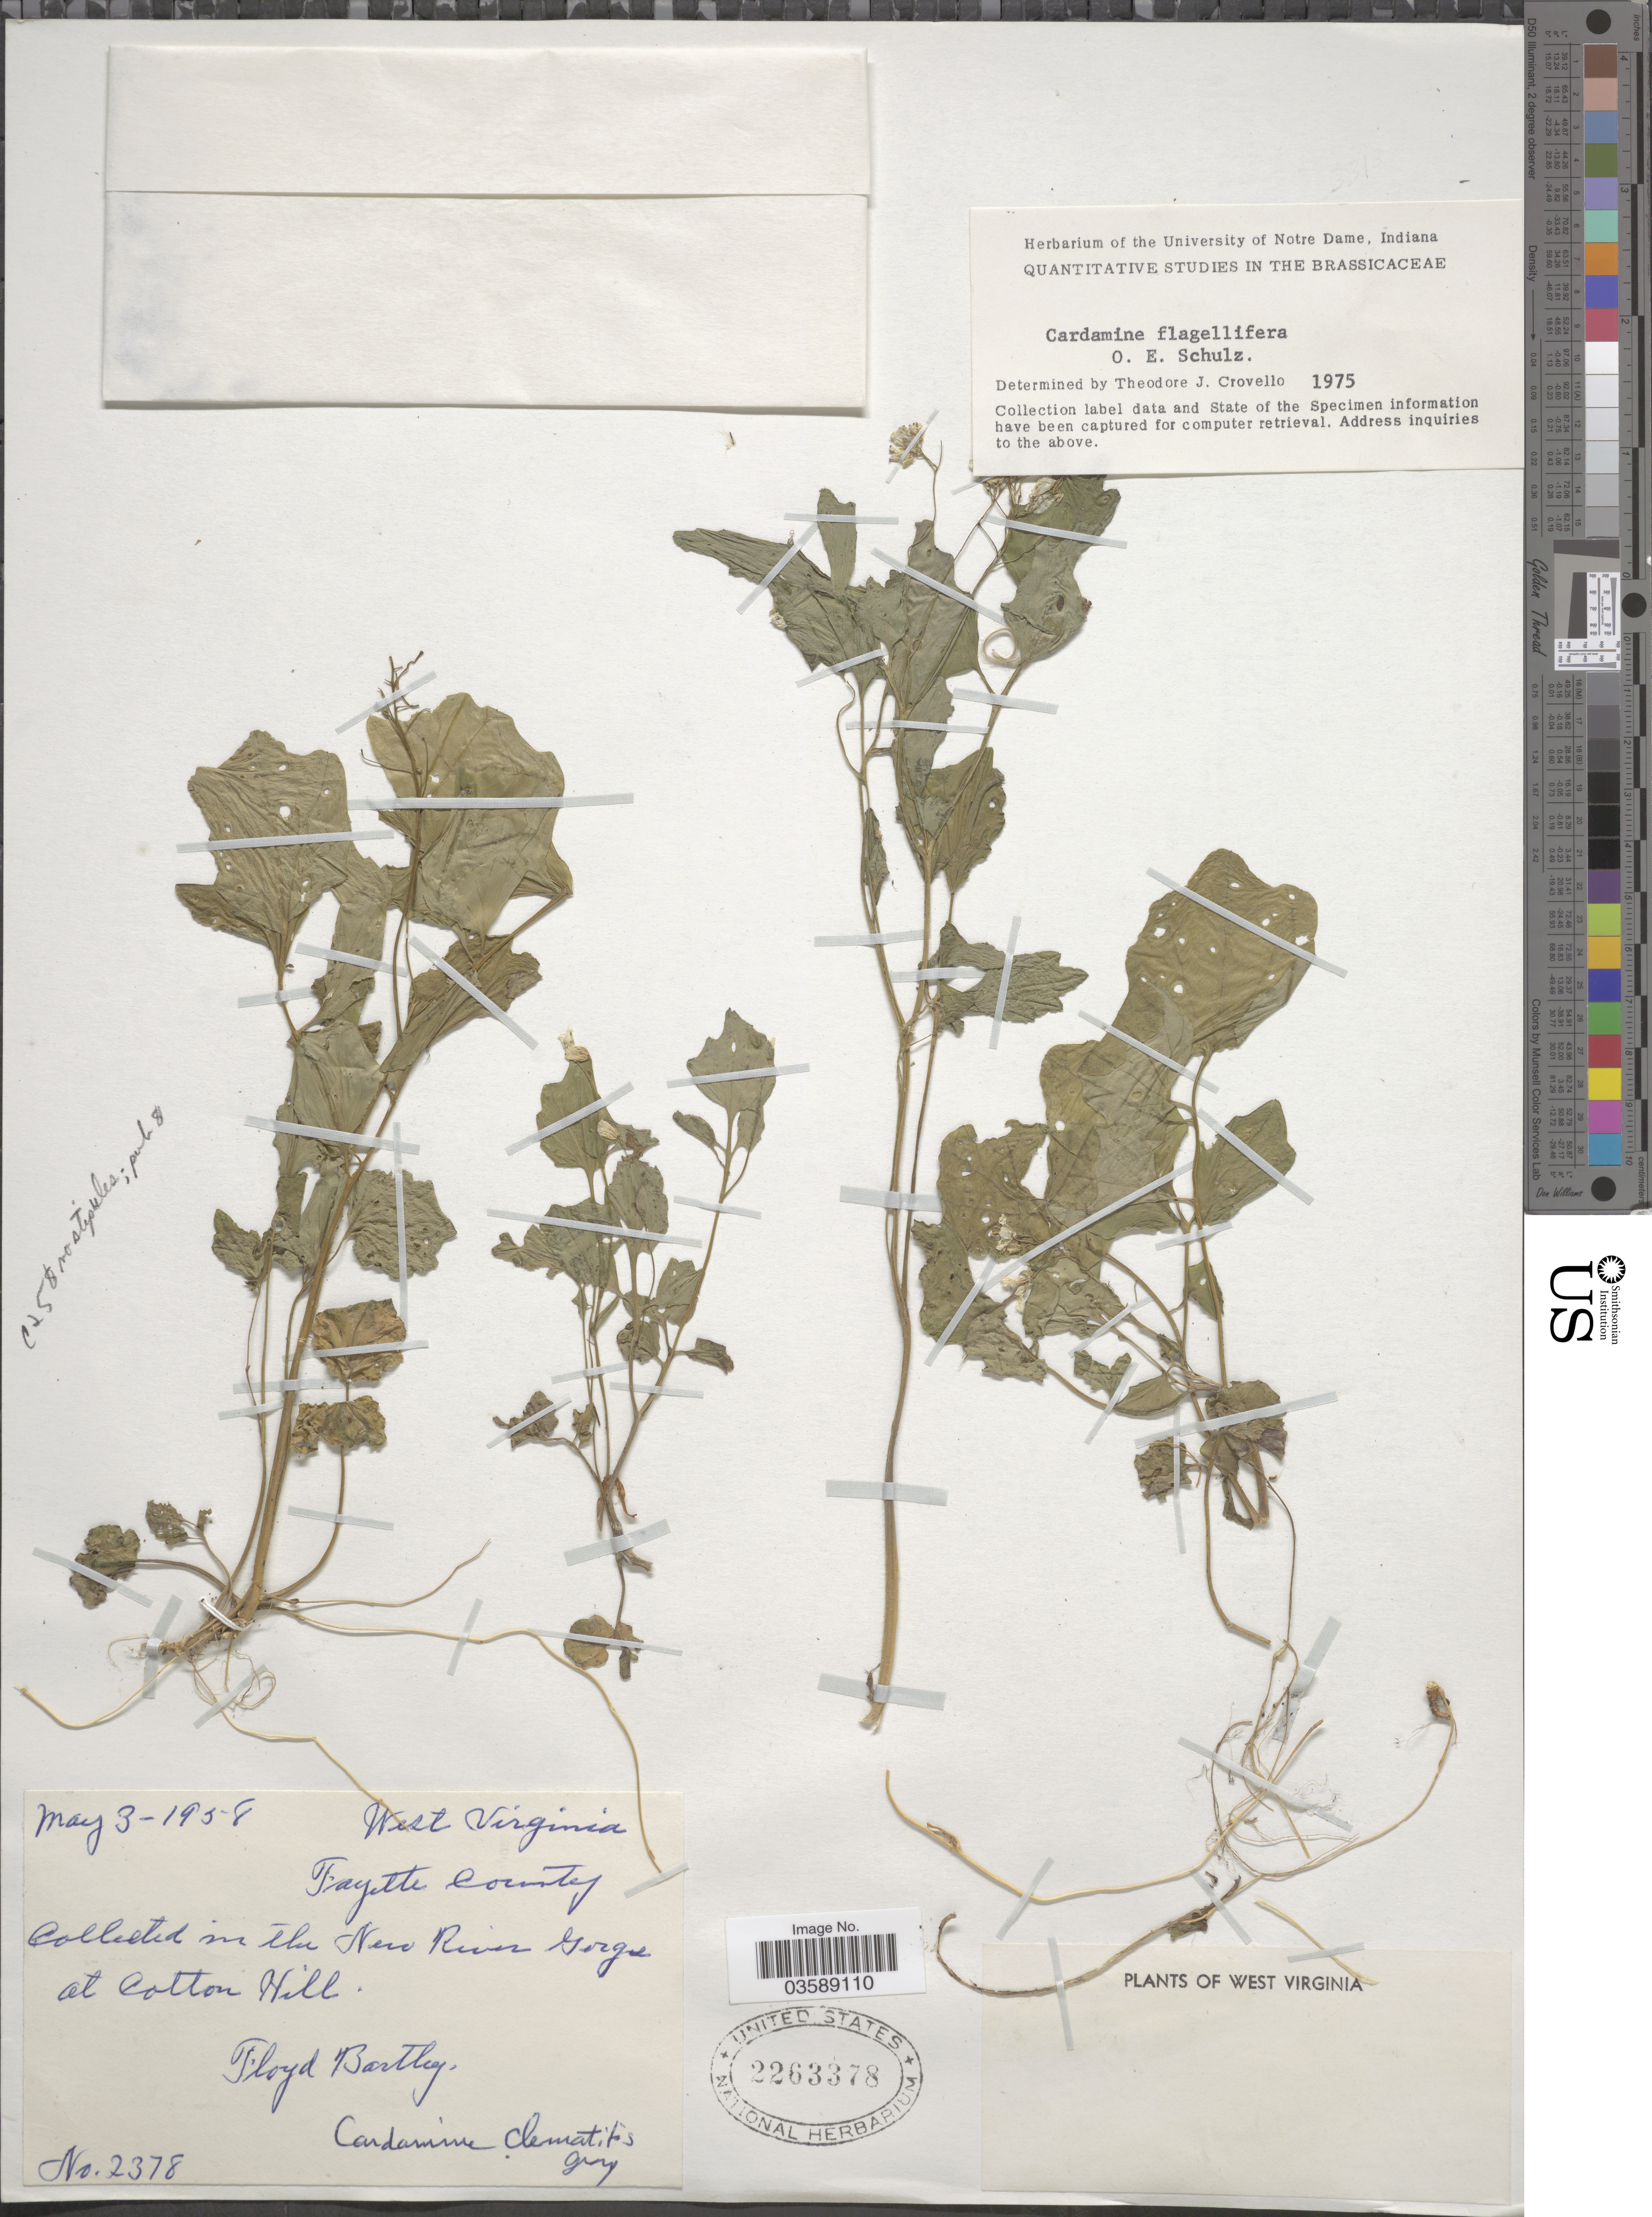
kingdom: Plantae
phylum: Tracheophyta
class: Magnoliopsida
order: Brassicales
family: Brassicaceae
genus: Cardamine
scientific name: Cardamine flagellifera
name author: O.E. Schulz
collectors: F. Bartley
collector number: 2378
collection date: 1958-05-03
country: United States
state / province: West Virginia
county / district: Fayette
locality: Fayette County. In the New River Gorge at Cotton Hill.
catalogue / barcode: US 2263378